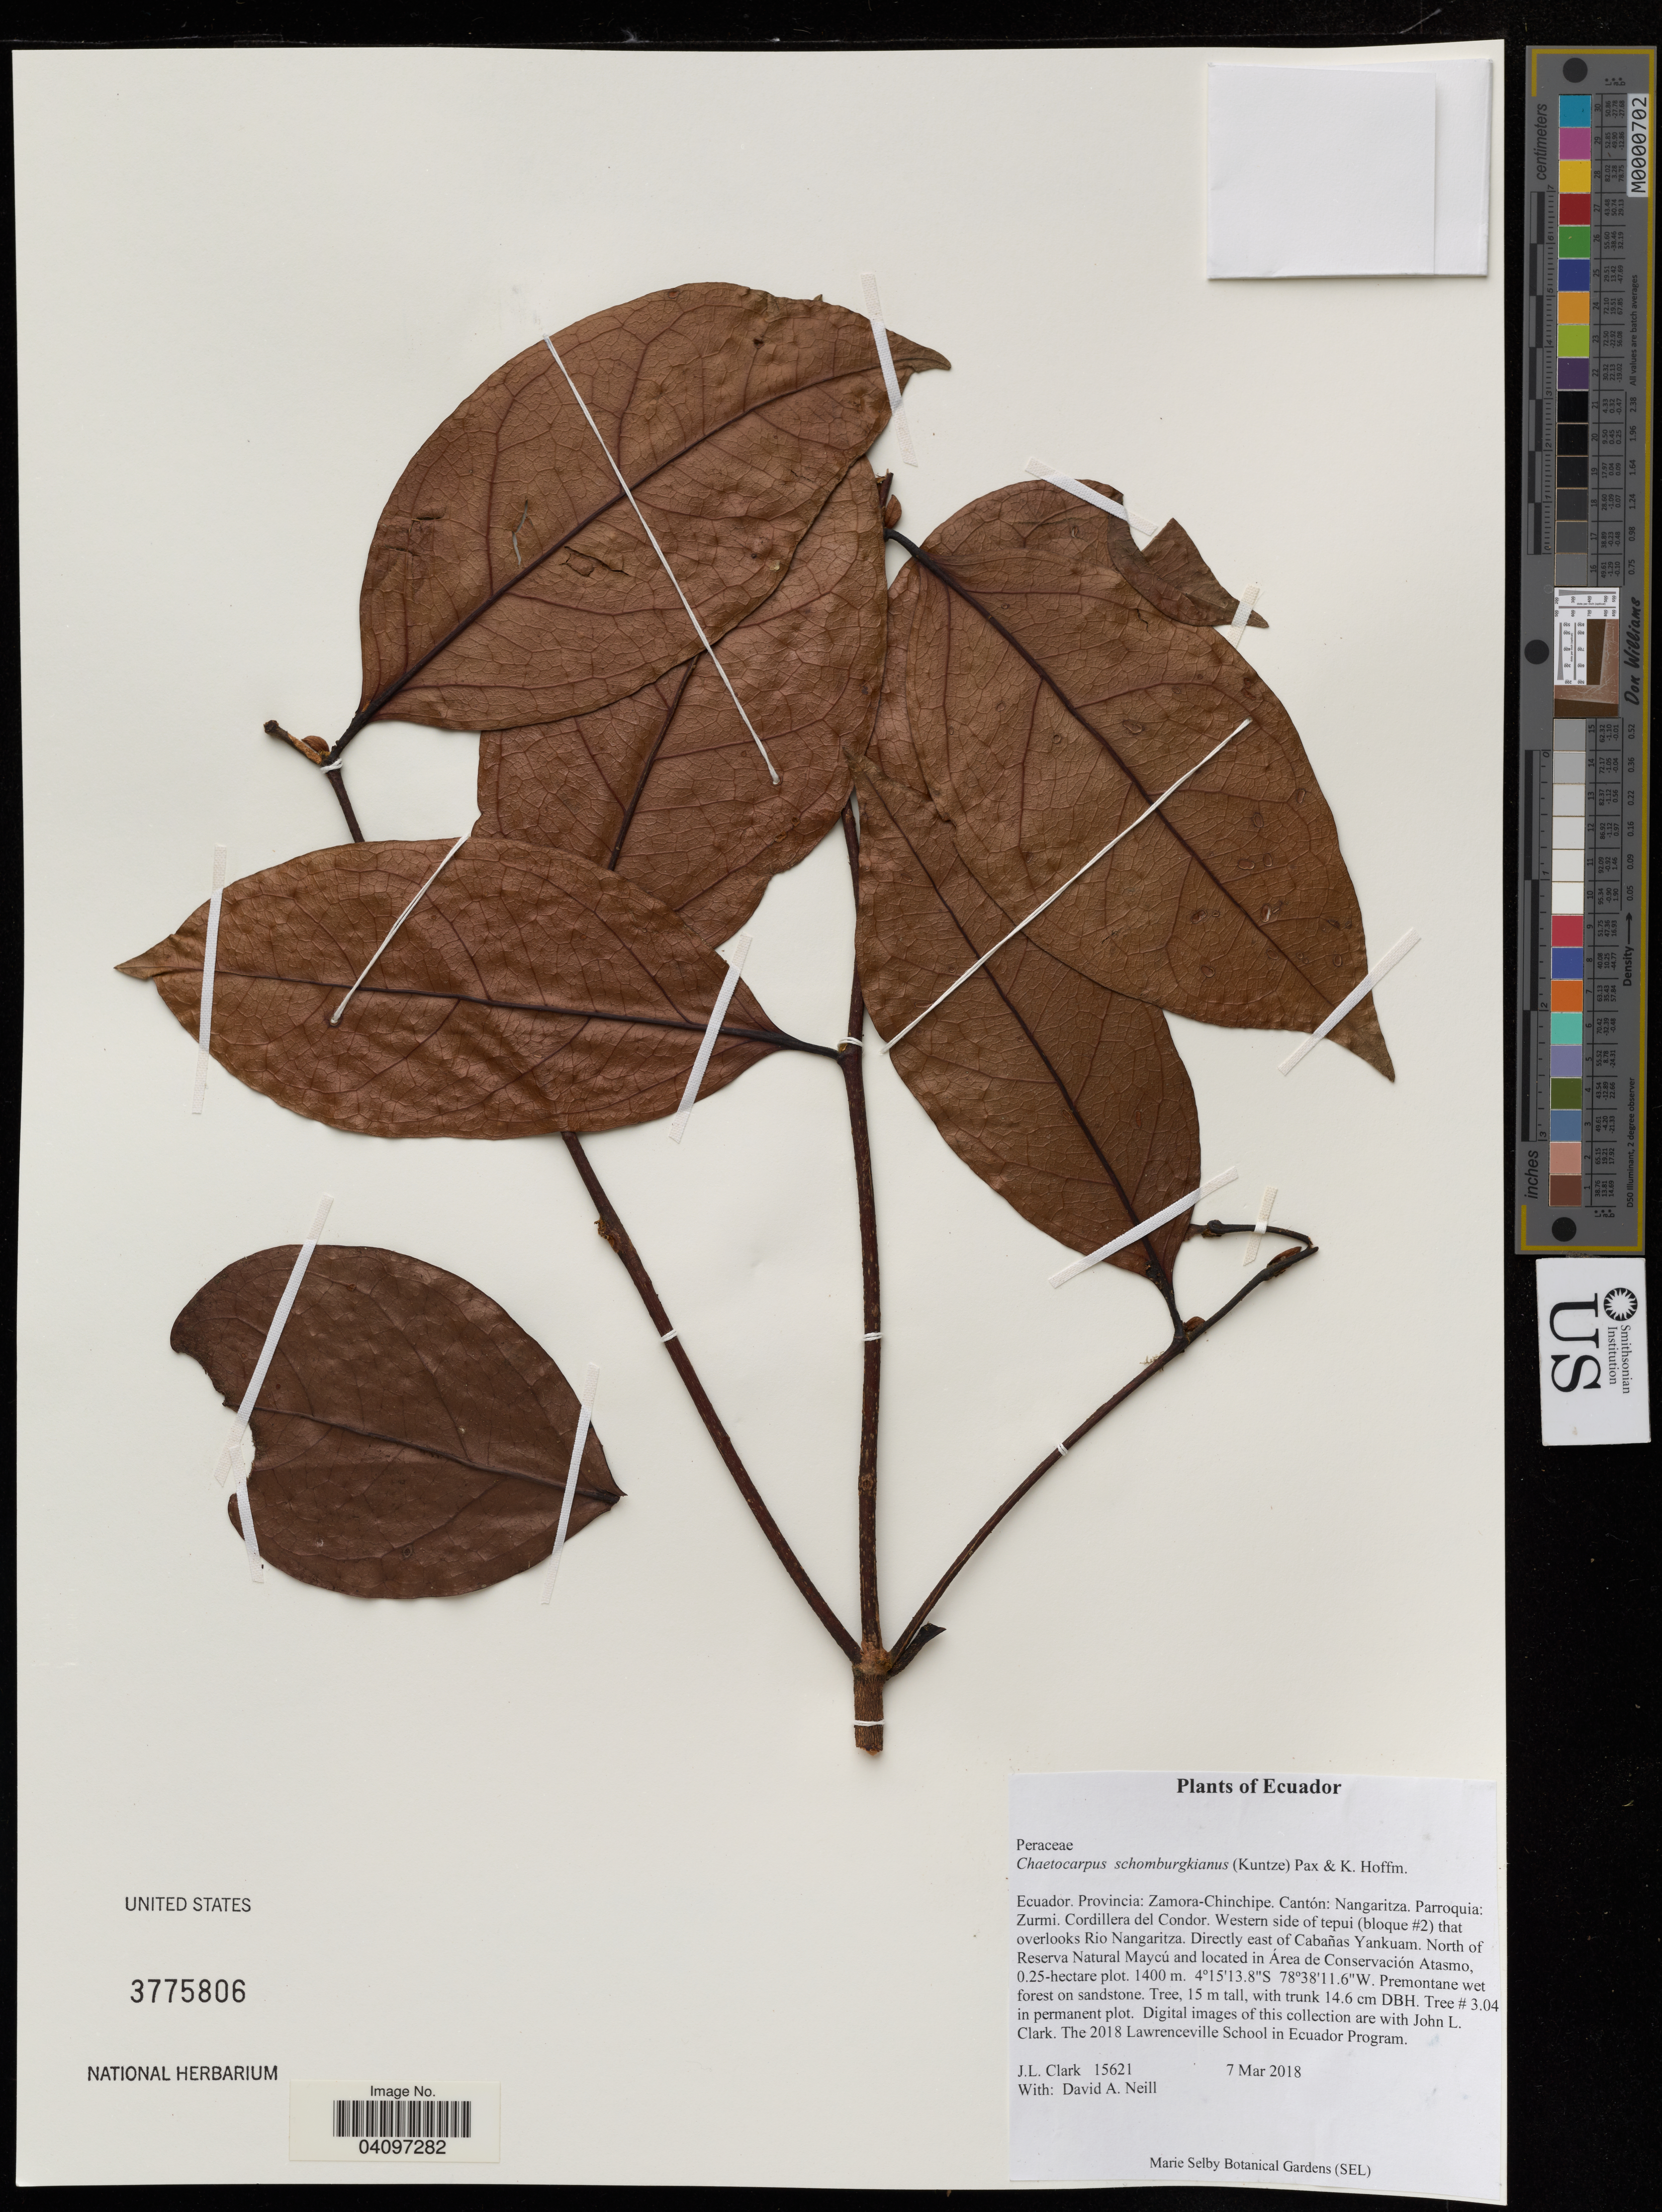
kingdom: Plantae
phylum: Tracheophyta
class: Magnoliopsida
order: Malpighiales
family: Peraceae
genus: Chaetocarpus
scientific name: Chaetocarpus schomburgkianus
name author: (Kuntze) Pax & K. Hoffm.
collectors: J. Clark & D. A. Neill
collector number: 15621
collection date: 2018-03-07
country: Ecuador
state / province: Zamora-Chinchipe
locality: Cantón: Nangaritza. Parroquia: Zurmi. Cordillera del Condor. Western side of tepui (bloque #2) that overlooks Rio Nangaritza. Directly east of Cabañas Yankuam. North of Reserva Natural Maycú and located in Área de Conservación Atasmo, 0.25-hectare plot.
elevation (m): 1400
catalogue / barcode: US 3775806